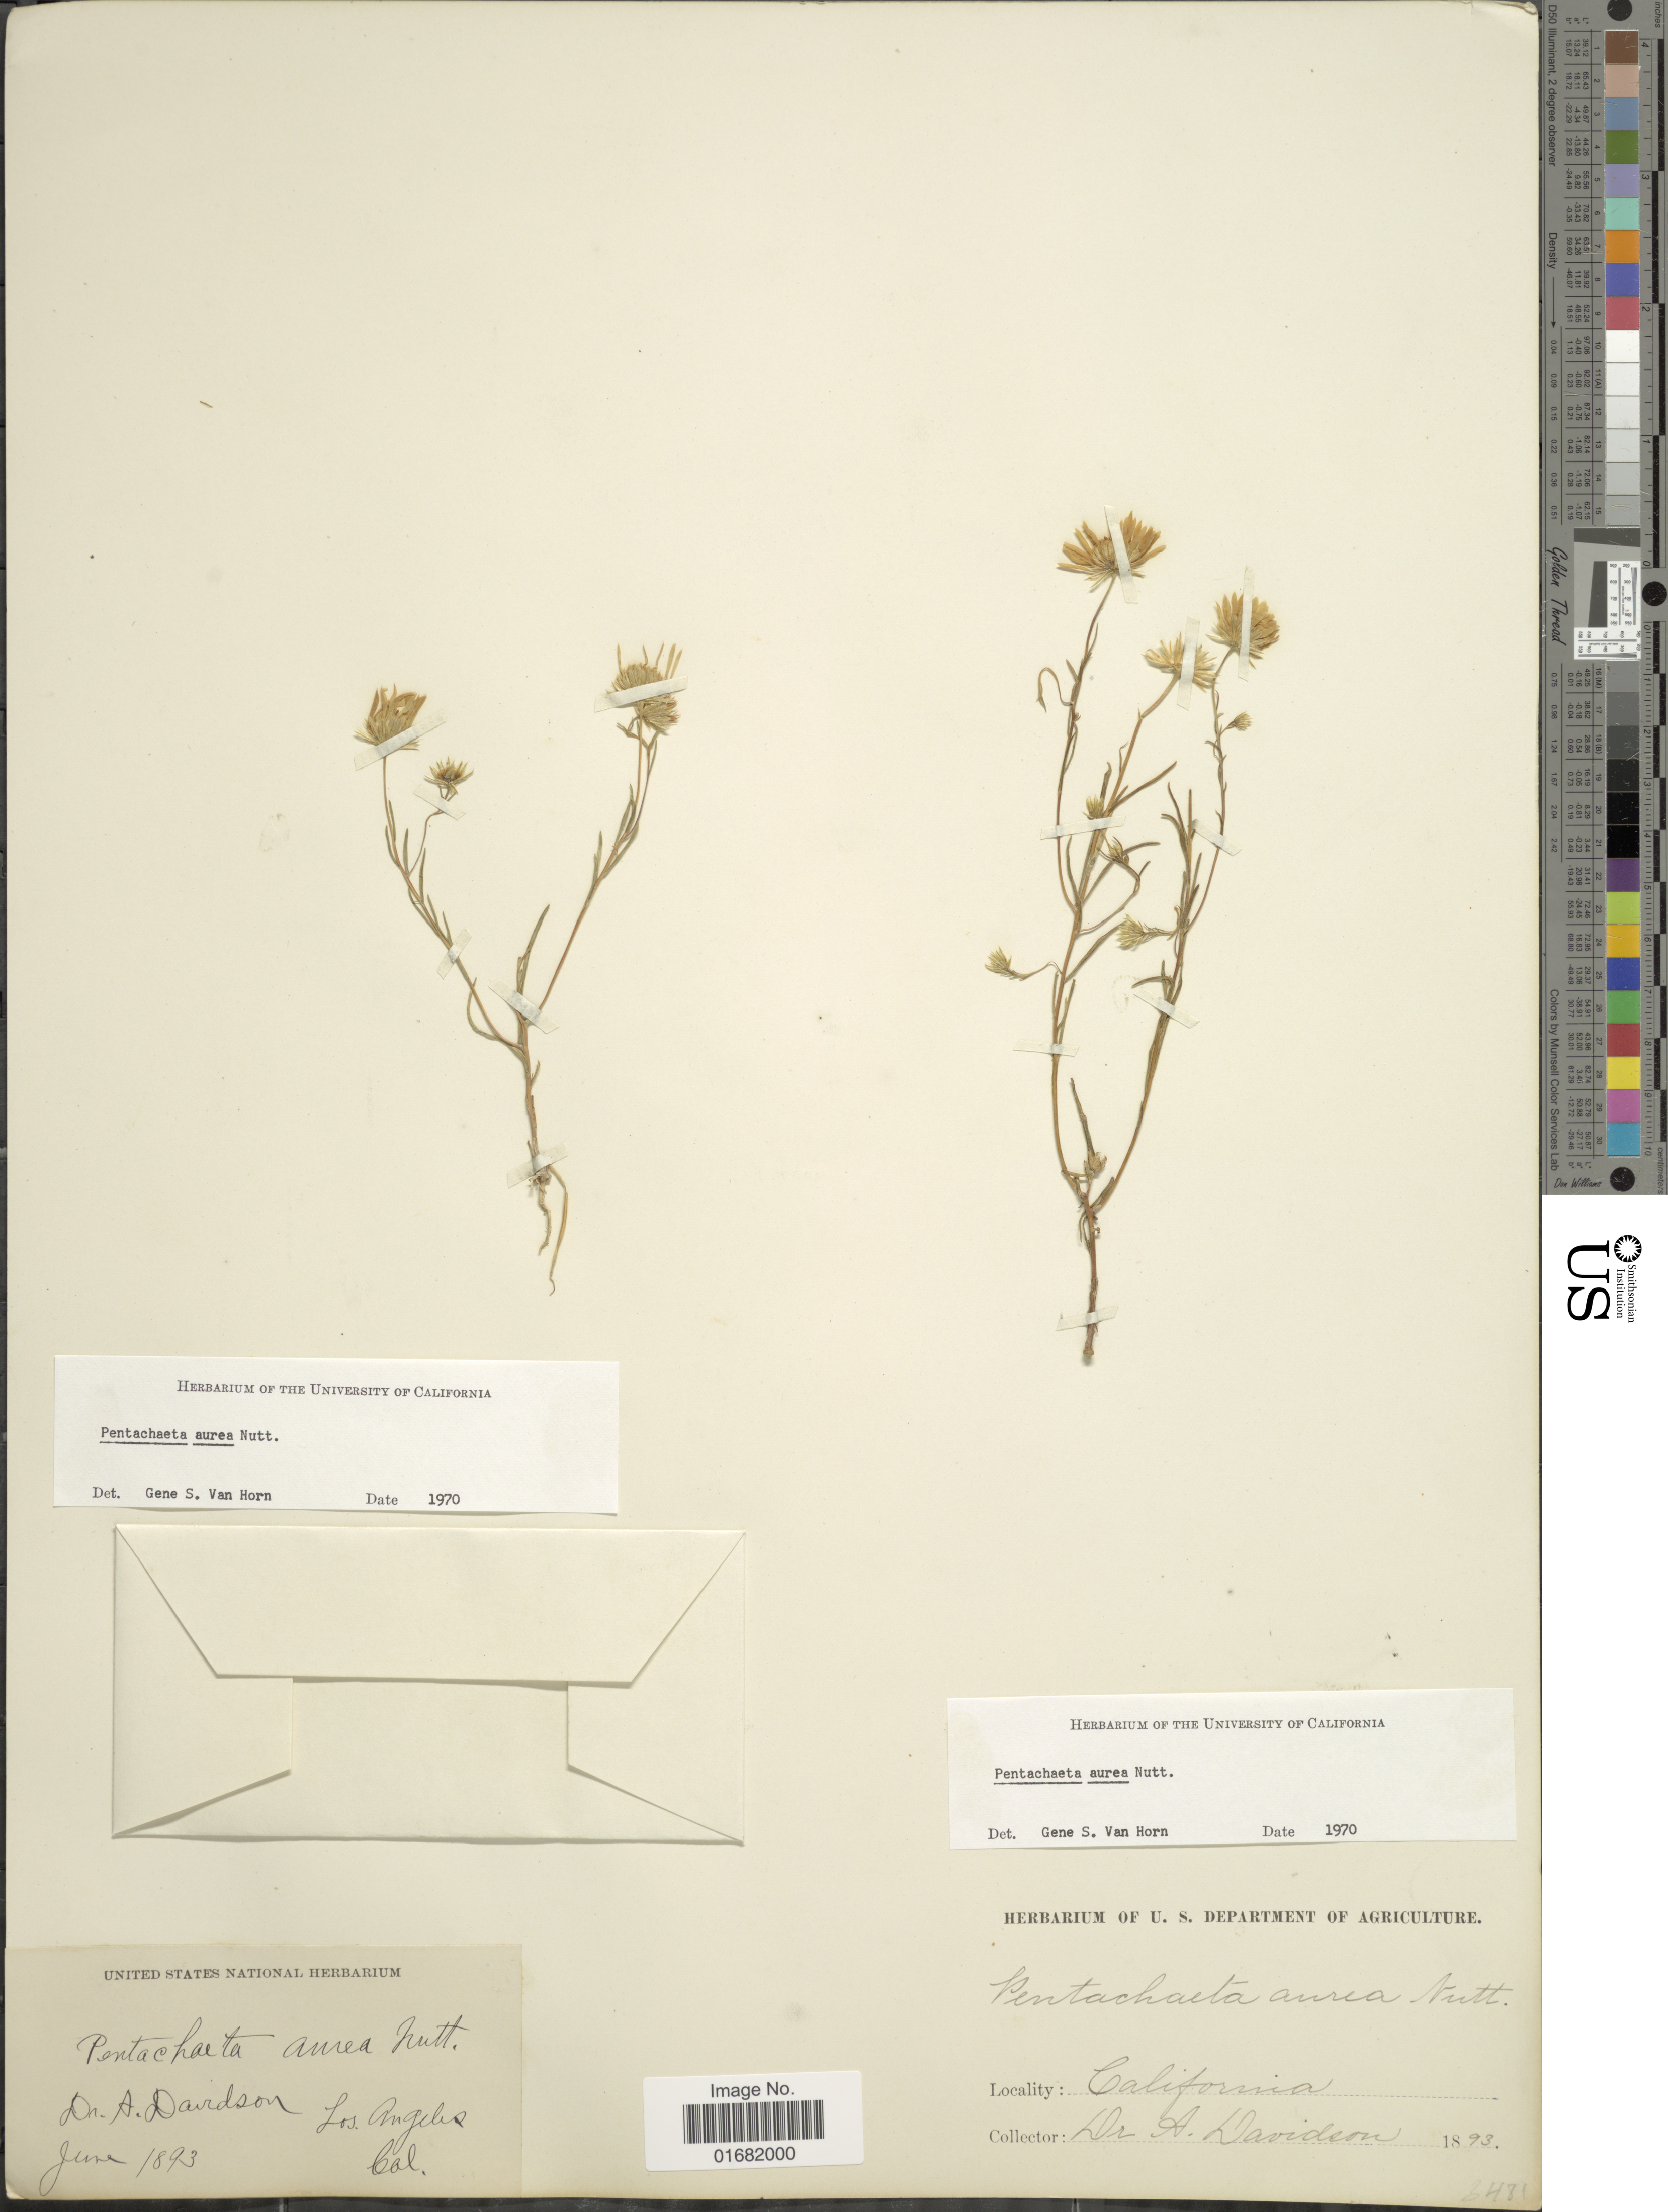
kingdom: Plantae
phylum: Tracheophyta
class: Magnoliopsida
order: Asterales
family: Asteraceae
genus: Pentachaeta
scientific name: Pentachaeta aurea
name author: Nutt.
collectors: A. Davidson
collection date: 1893-06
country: United States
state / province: California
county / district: Los Angeles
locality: Los Angeles